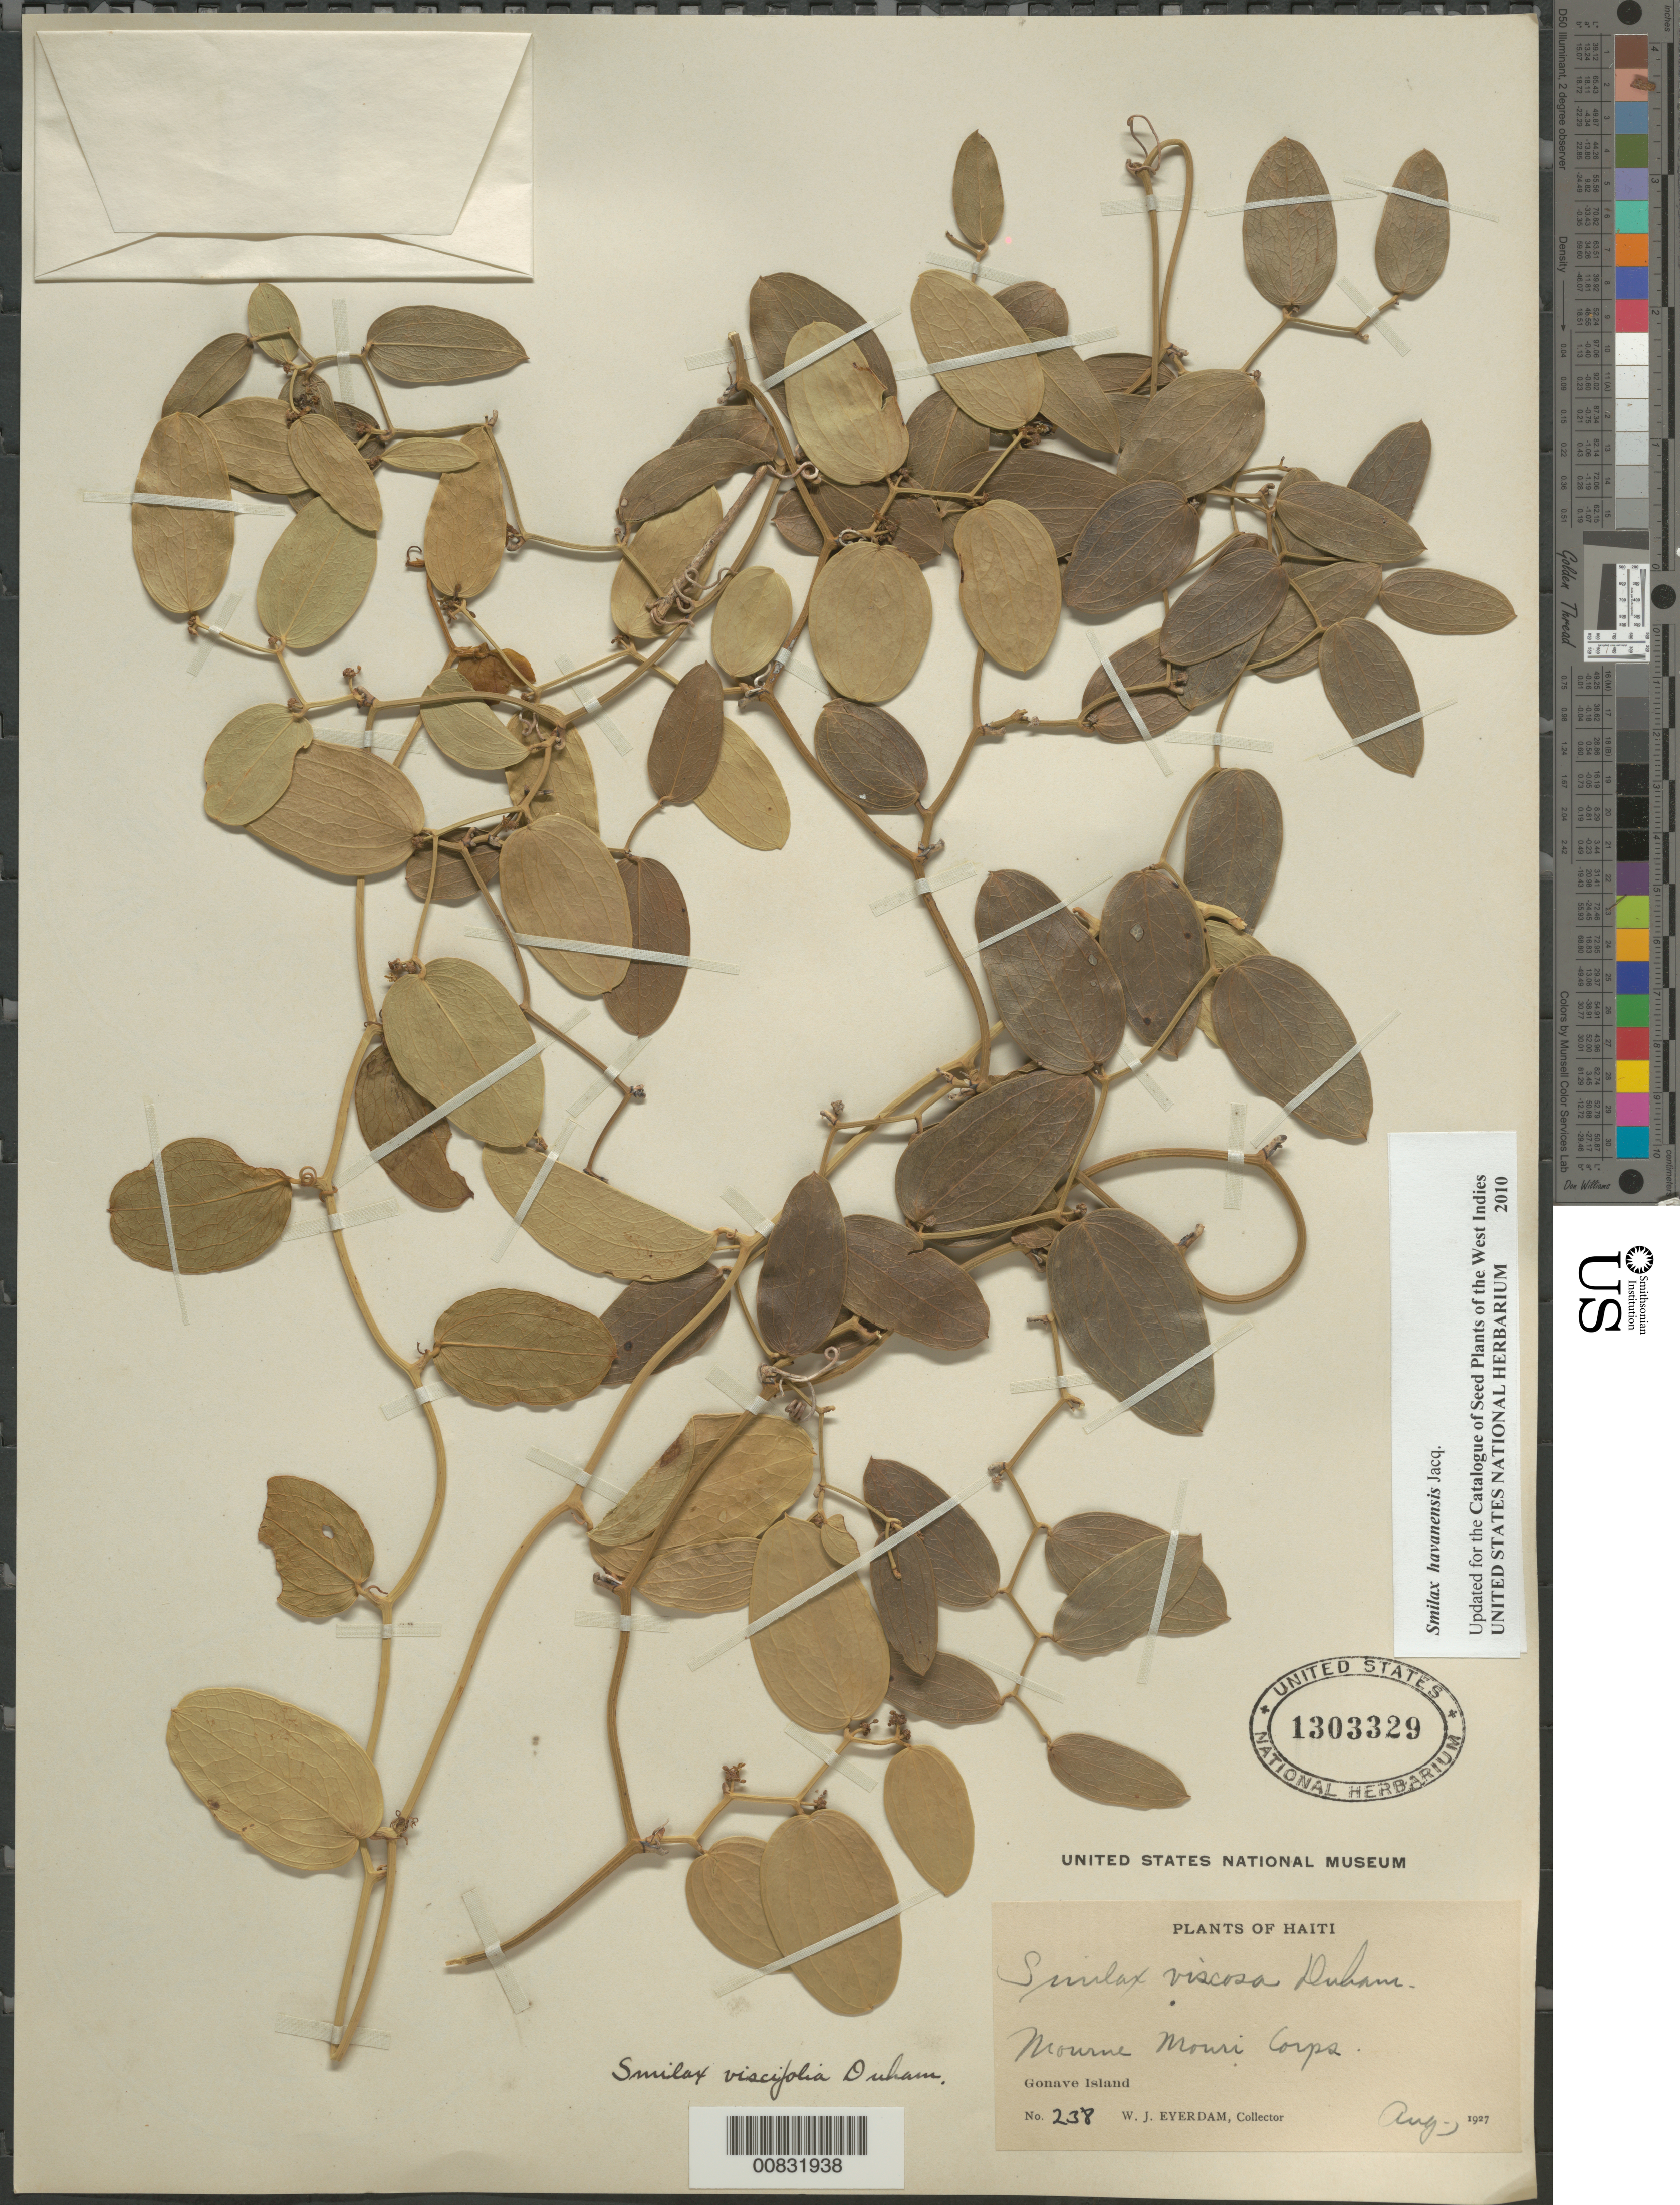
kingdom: Plantae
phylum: Tracheophyta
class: Liliopsida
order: Liliales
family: Smilacaceae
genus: Smilax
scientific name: Smilax havanensis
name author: Jacq.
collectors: W. J. Eyerdam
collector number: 238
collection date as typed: Aug 1927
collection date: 1927-08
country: Haiti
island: Gonave I.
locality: Gonave Island. Mourne Mouri Corps.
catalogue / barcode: US 1303329